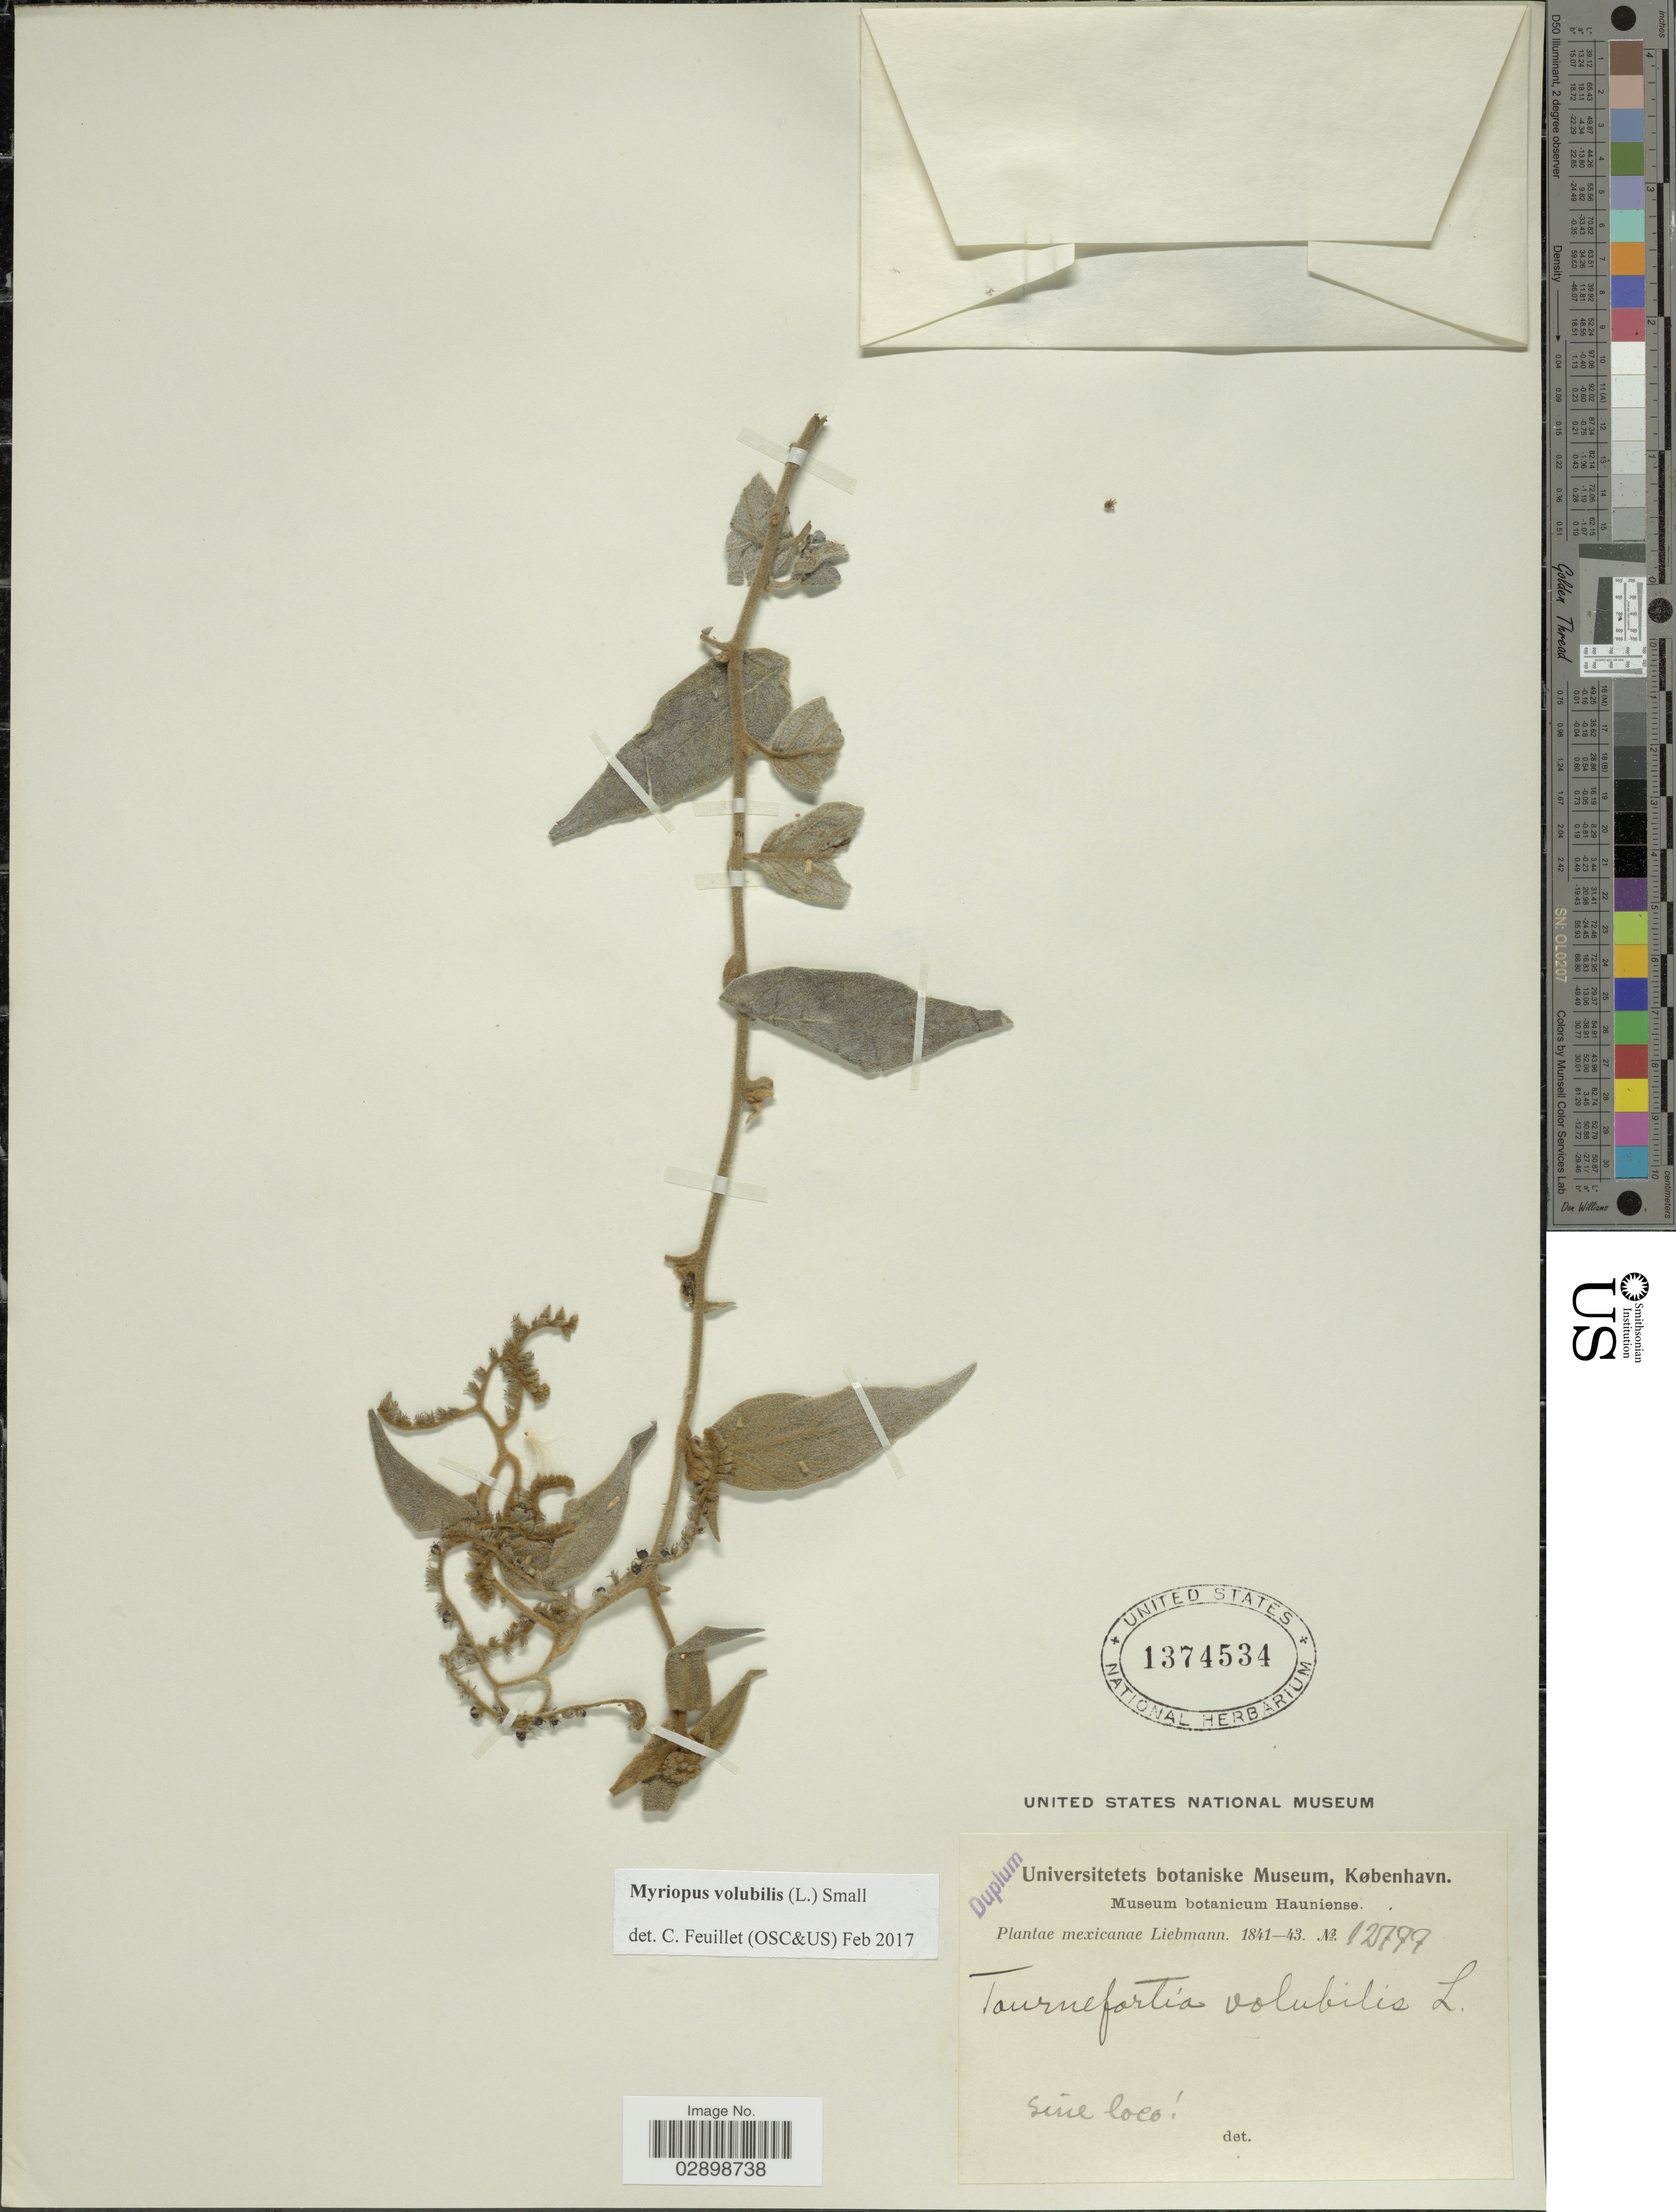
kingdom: Plantae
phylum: Tracheophyta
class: Magnoliopsida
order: Boraginales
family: Heliotropiaceae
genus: Myriopus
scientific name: Myriopus volubilis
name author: (L.) Small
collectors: Liebmann, --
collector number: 12777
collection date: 1841/1843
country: Mexico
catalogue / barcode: US 1374534